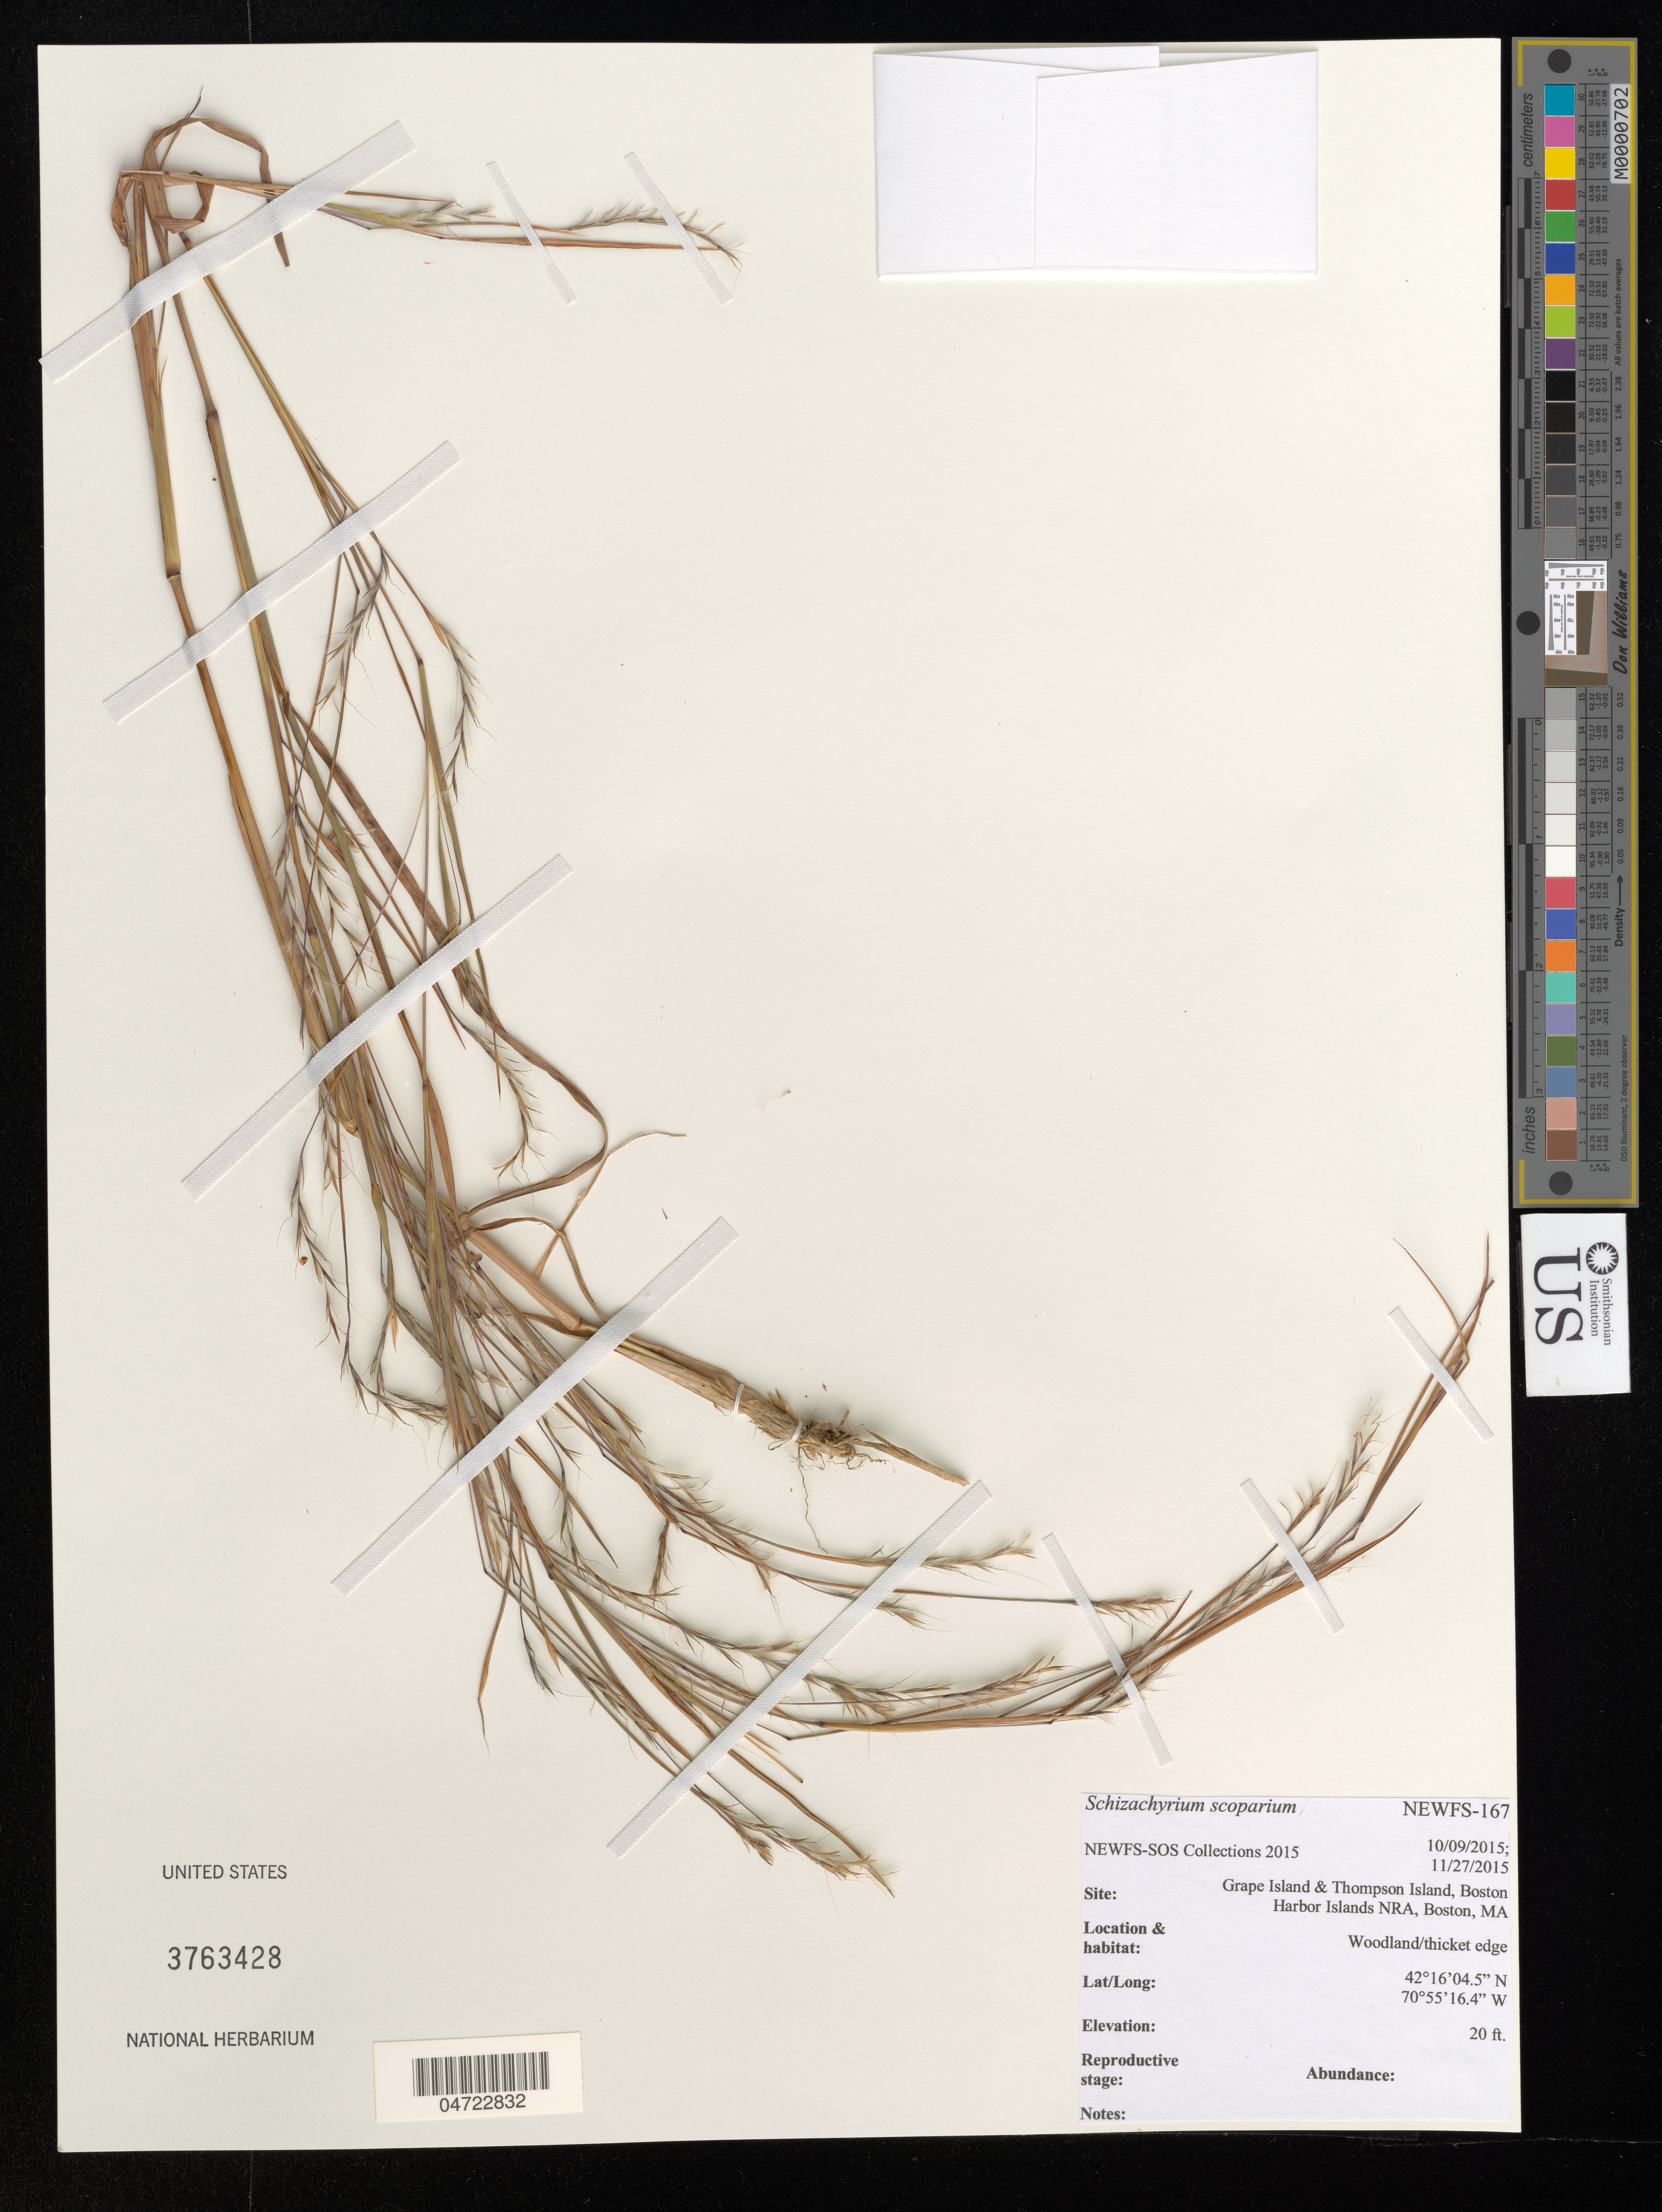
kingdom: Plantae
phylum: Tracheophyta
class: Liliopsida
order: Poales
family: Poaceae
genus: Schizachyrium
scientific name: Schizachyrium scoparium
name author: (Michx.) Nash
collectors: NEWFS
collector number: NEWFS-167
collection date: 2015-10-09/2015-11-27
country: United States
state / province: Massachusetts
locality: Grape Island & Thompson Island, Boston Harbor Islands NRA, Boston.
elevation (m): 6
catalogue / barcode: US 3763428